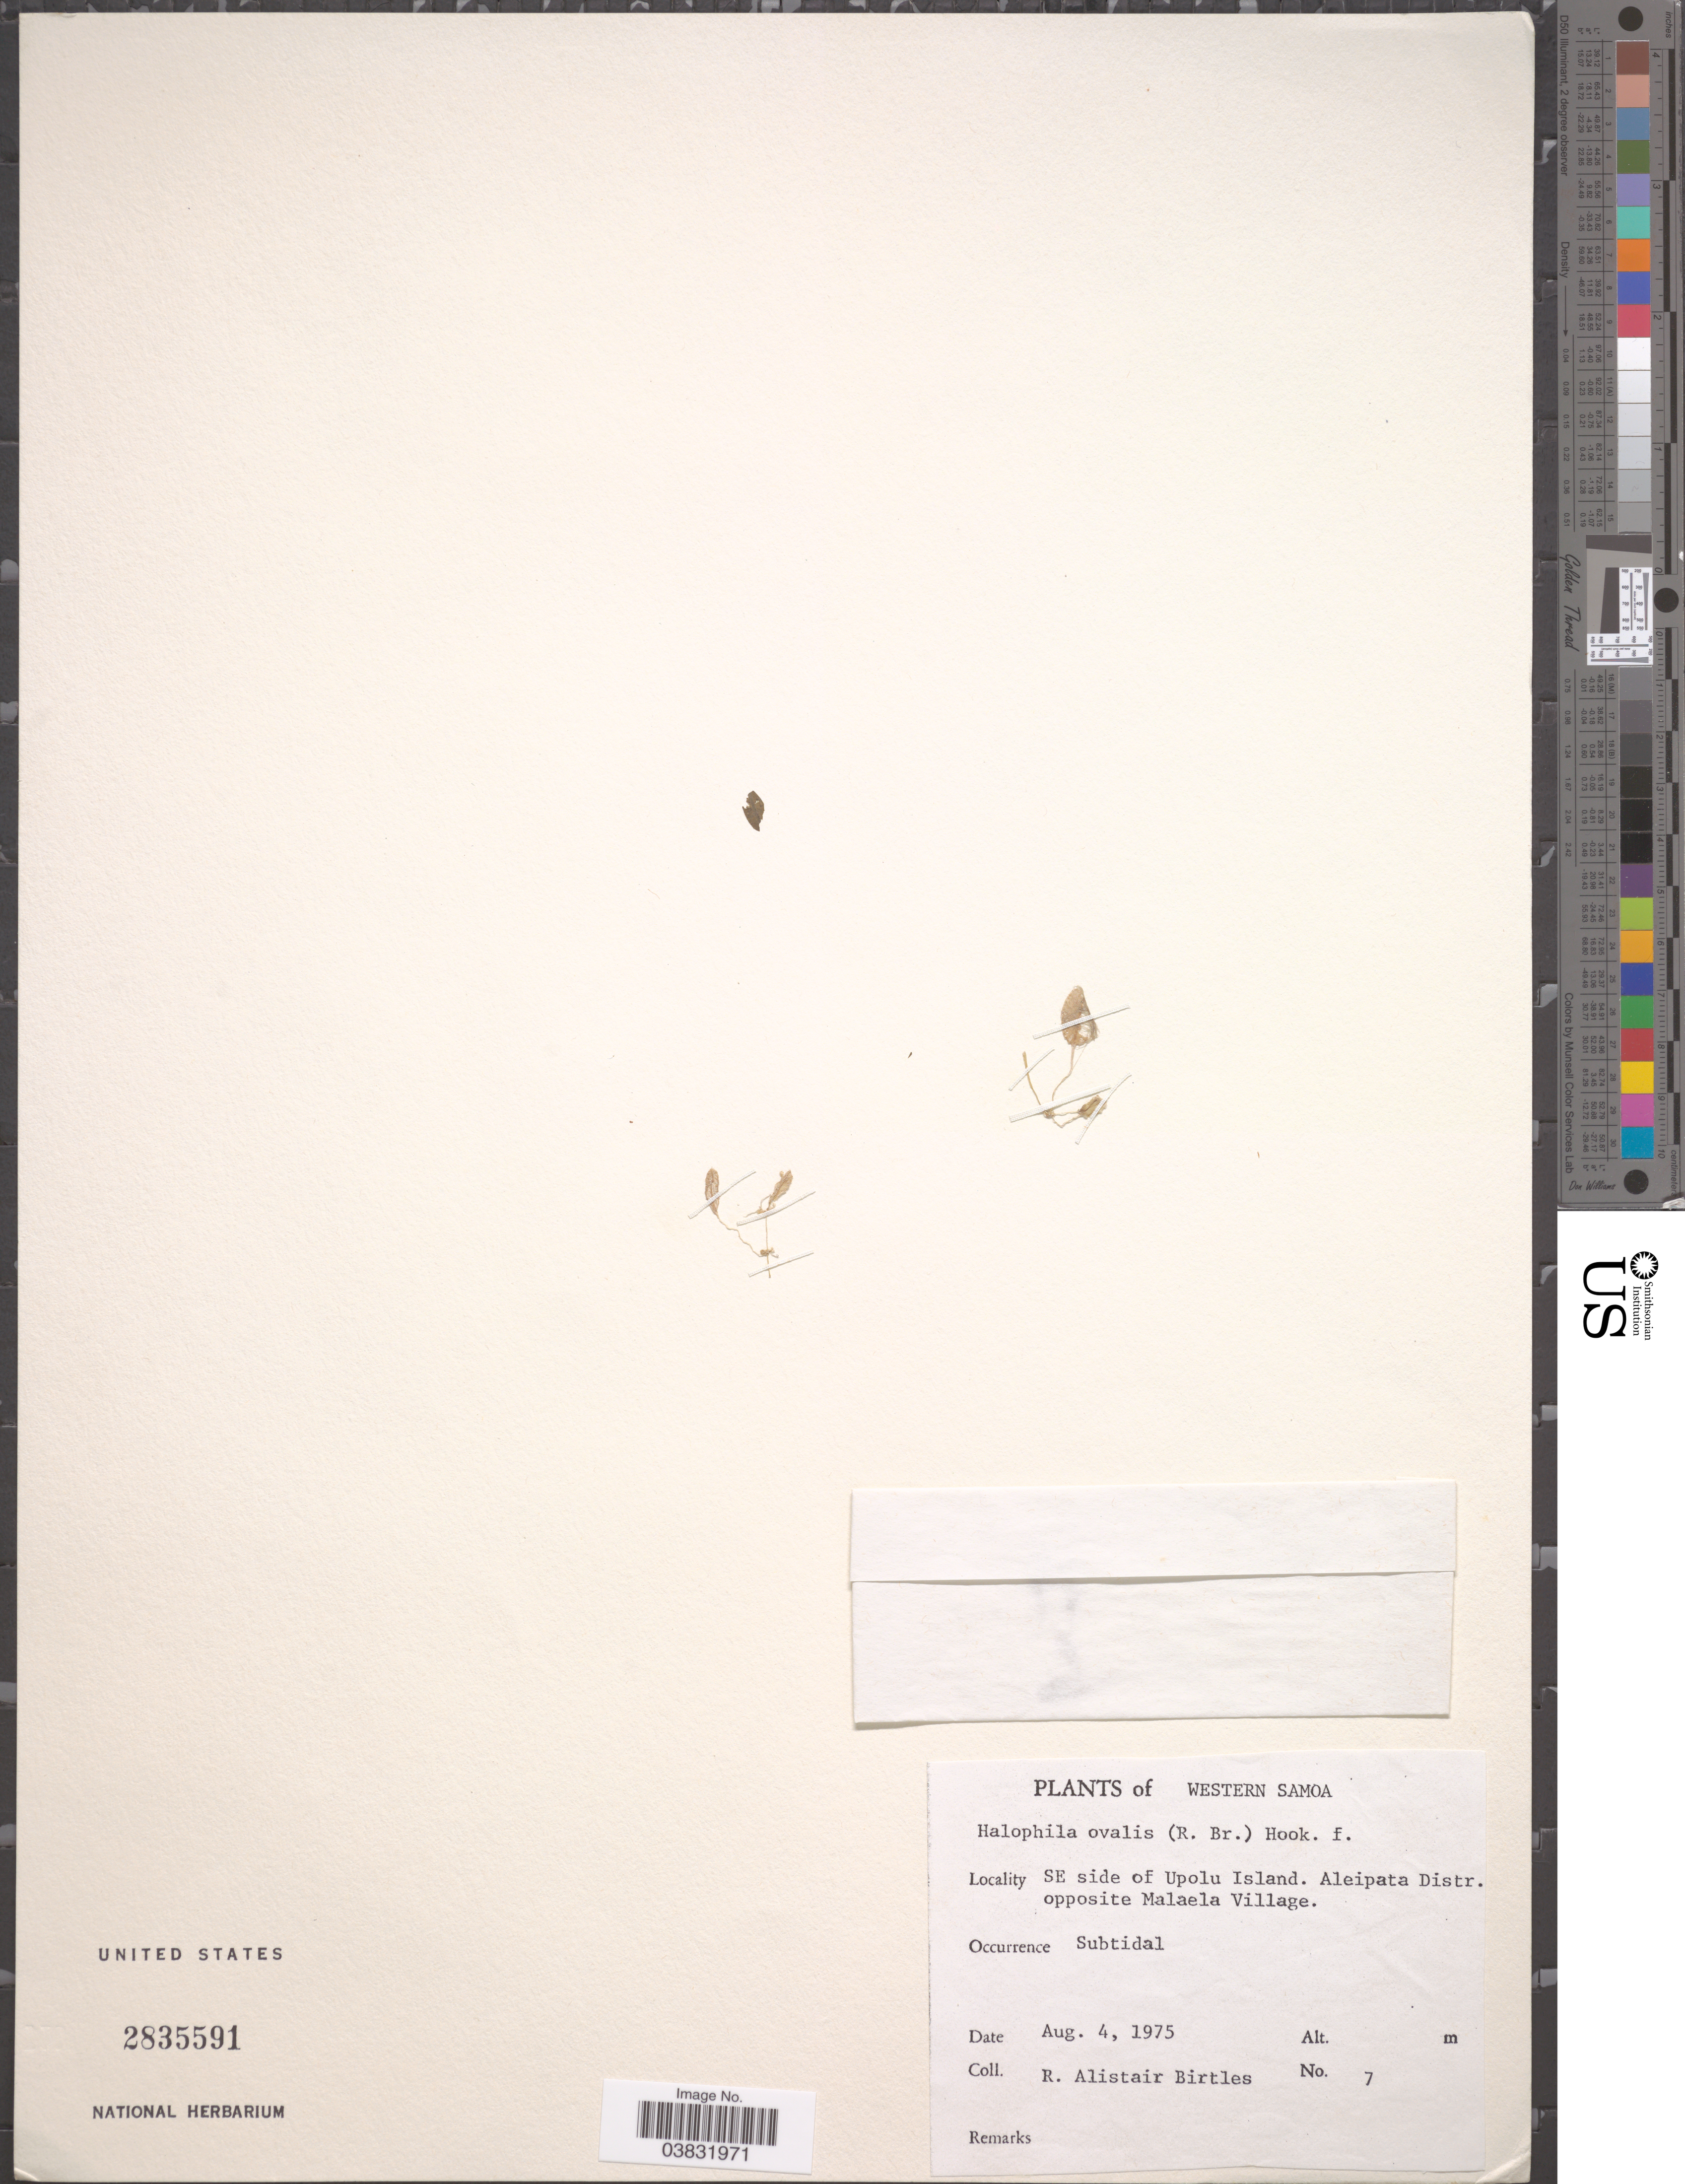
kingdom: Plantae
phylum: Tracheophyta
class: Liliopsida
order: Alismatales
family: Hydrocharitaceae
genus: Halophila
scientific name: Halophila ovalis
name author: (R. Br.) Hook. f.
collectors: R. Birtles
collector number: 7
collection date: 1975-08-04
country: Samoa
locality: SE side of Upolu Island. Aleipata Distr. opposite Malaela Village.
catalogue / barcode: US 2835591